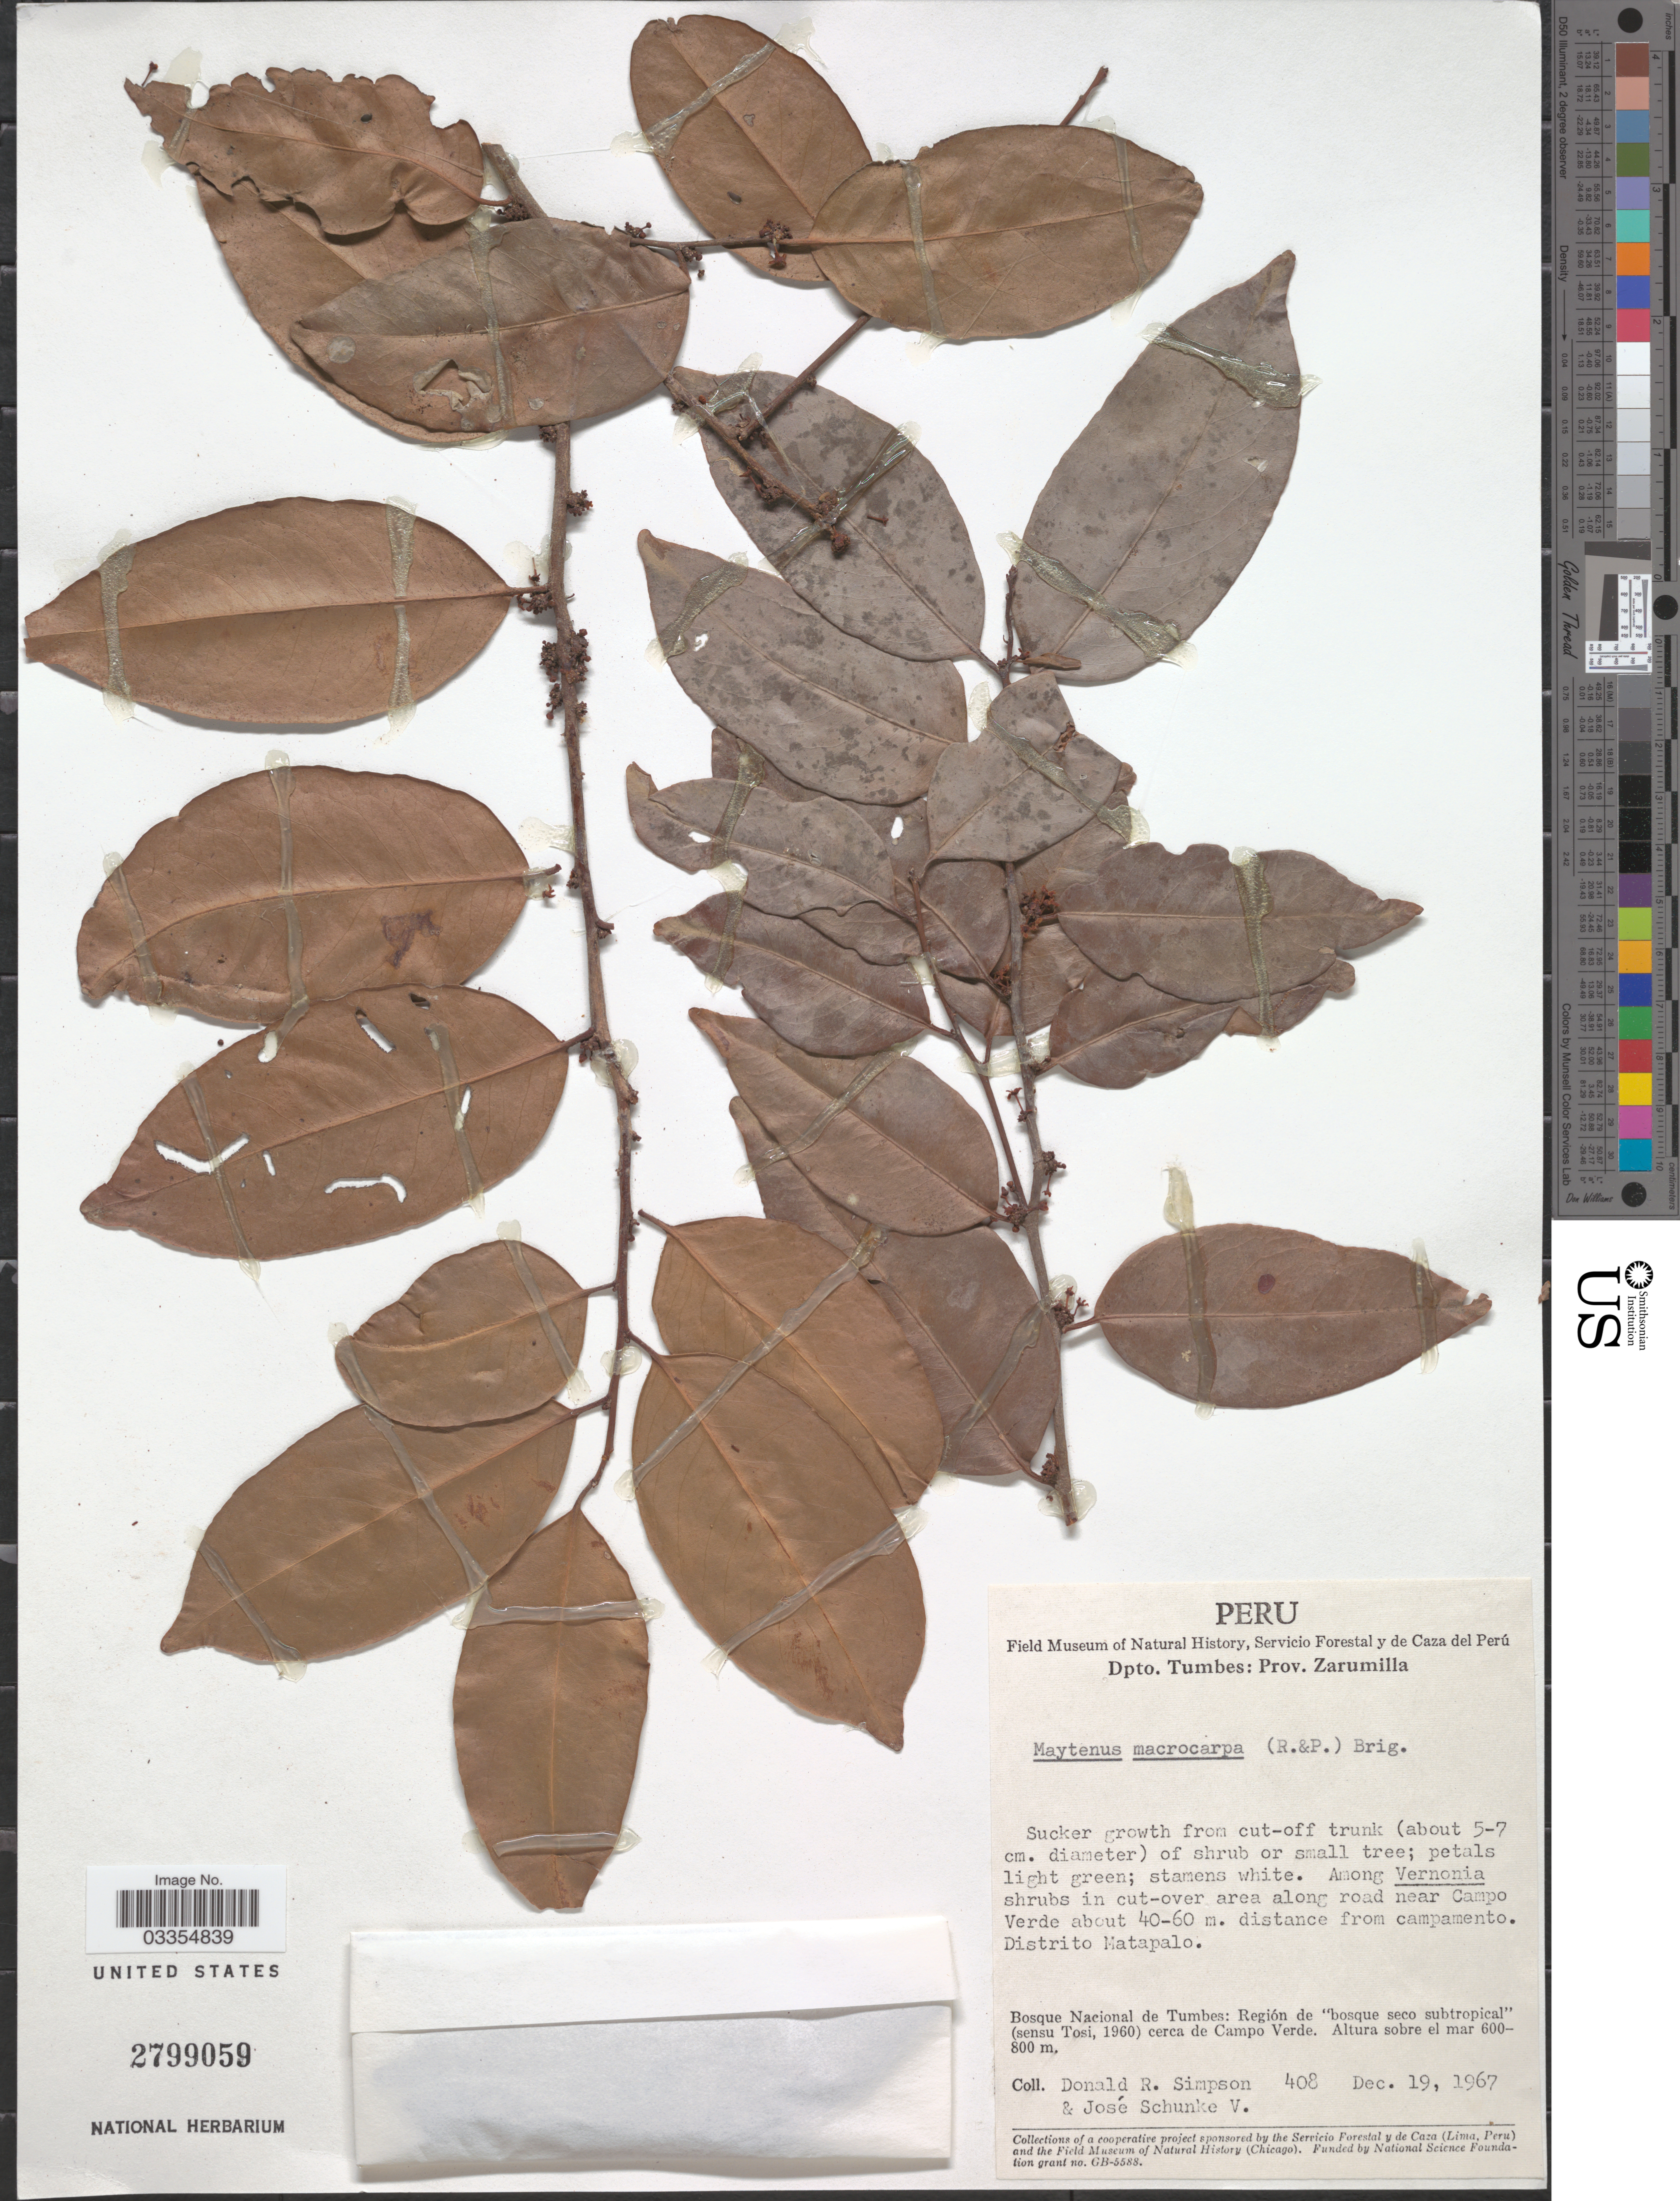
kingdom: Plantae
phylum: Tracheophyta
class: Magnoliopsida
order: Celastrales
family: Celastraceae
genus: Maytenus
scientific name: Maytenus macrocarpa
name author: (Ruiz & Pav.) Briq.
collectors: D. R. Simpson & J. Schunke Vigo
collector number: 408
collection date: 1967-12-19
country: Peru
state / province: Tumbes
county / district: Zarumilla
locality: Dpto. Tumbes: Prov. Zarumilla. In cut-over area along road near Campo Verde about 40-60 m. distance campamento. Distrito Matapalo. Bosque Nacional de Tumbes: Región de "bosque seco subtropical" (sensu Tosi, 1960) cerca de Campo Verde.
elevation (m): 600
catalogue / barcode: US 2799059